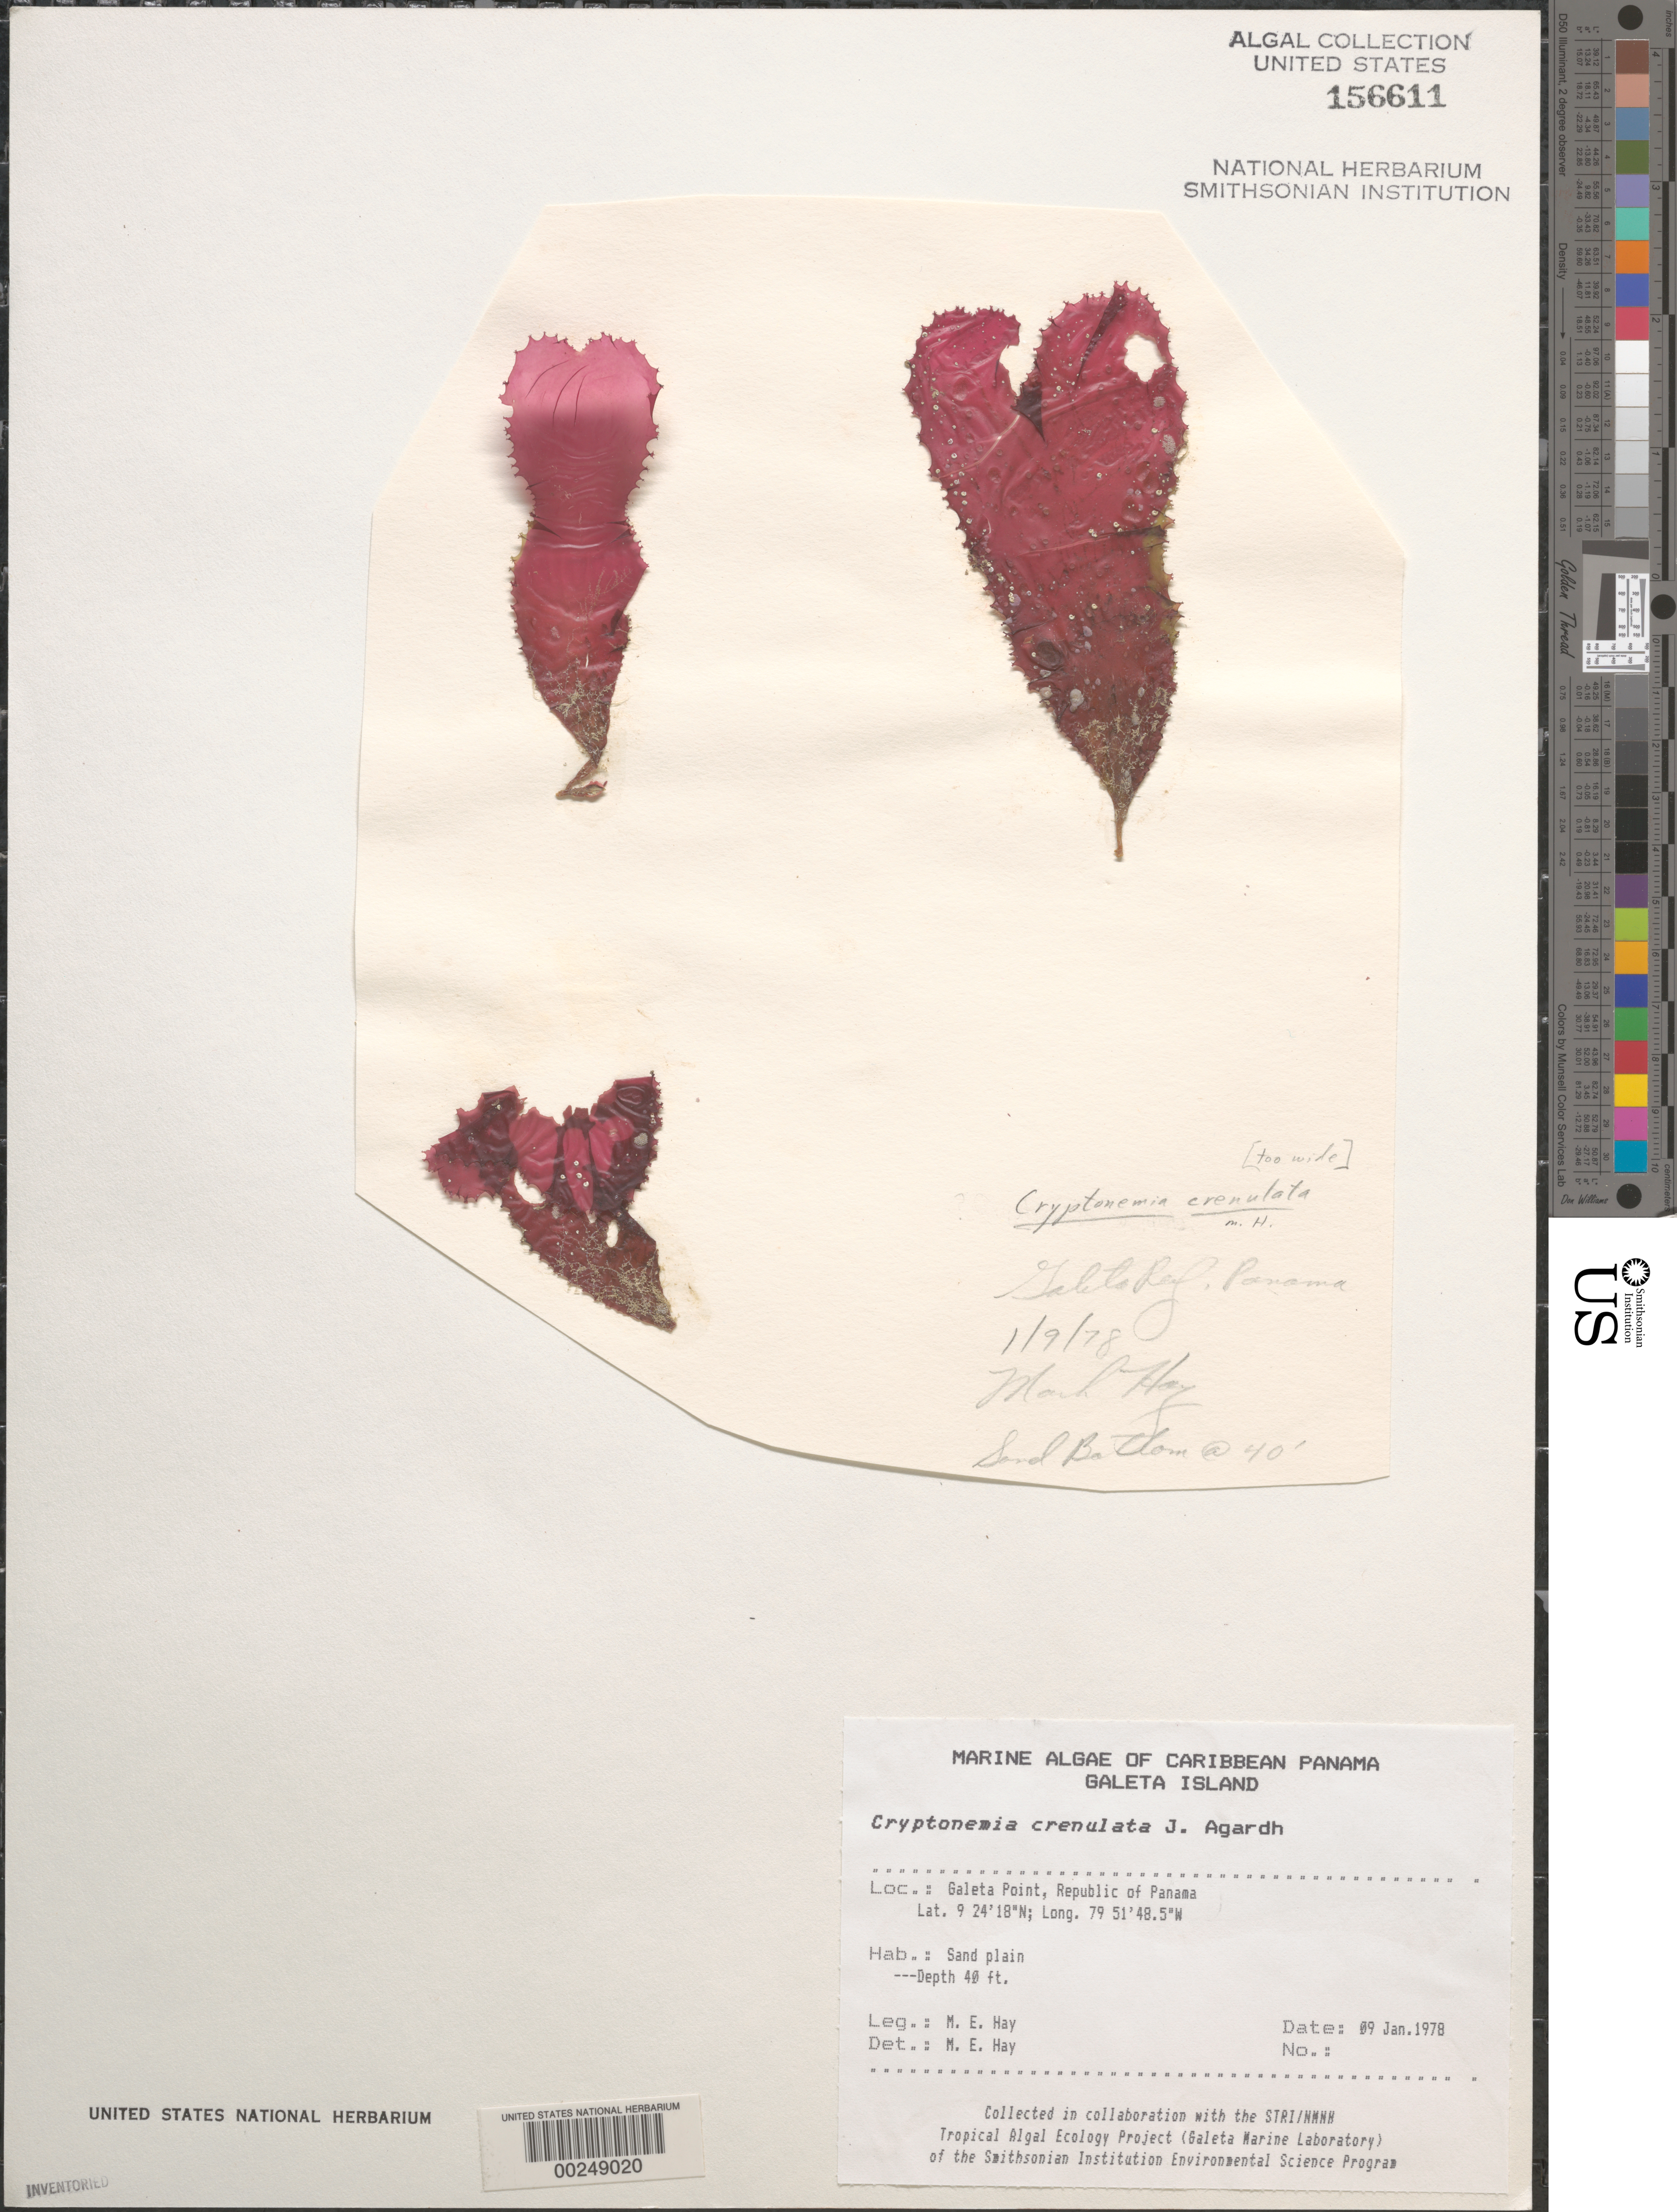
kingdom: Plantae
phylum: Rhodophyta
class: Florideophyceae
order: Halymeniales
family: Halymeniaceae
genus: Cryptonemia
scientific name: Cryptonemia crenulata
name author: (J. Agardh) J. Agardh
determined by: Hay, M. E.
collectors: M. E. Hay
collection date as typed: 09 Jan 1978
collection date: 1978-01-09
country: Panama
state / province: Colón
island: Galeta Island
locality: Galeta Point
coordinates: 9 24' 18" N, 79 51' 48.5" W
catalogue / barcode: US 156611